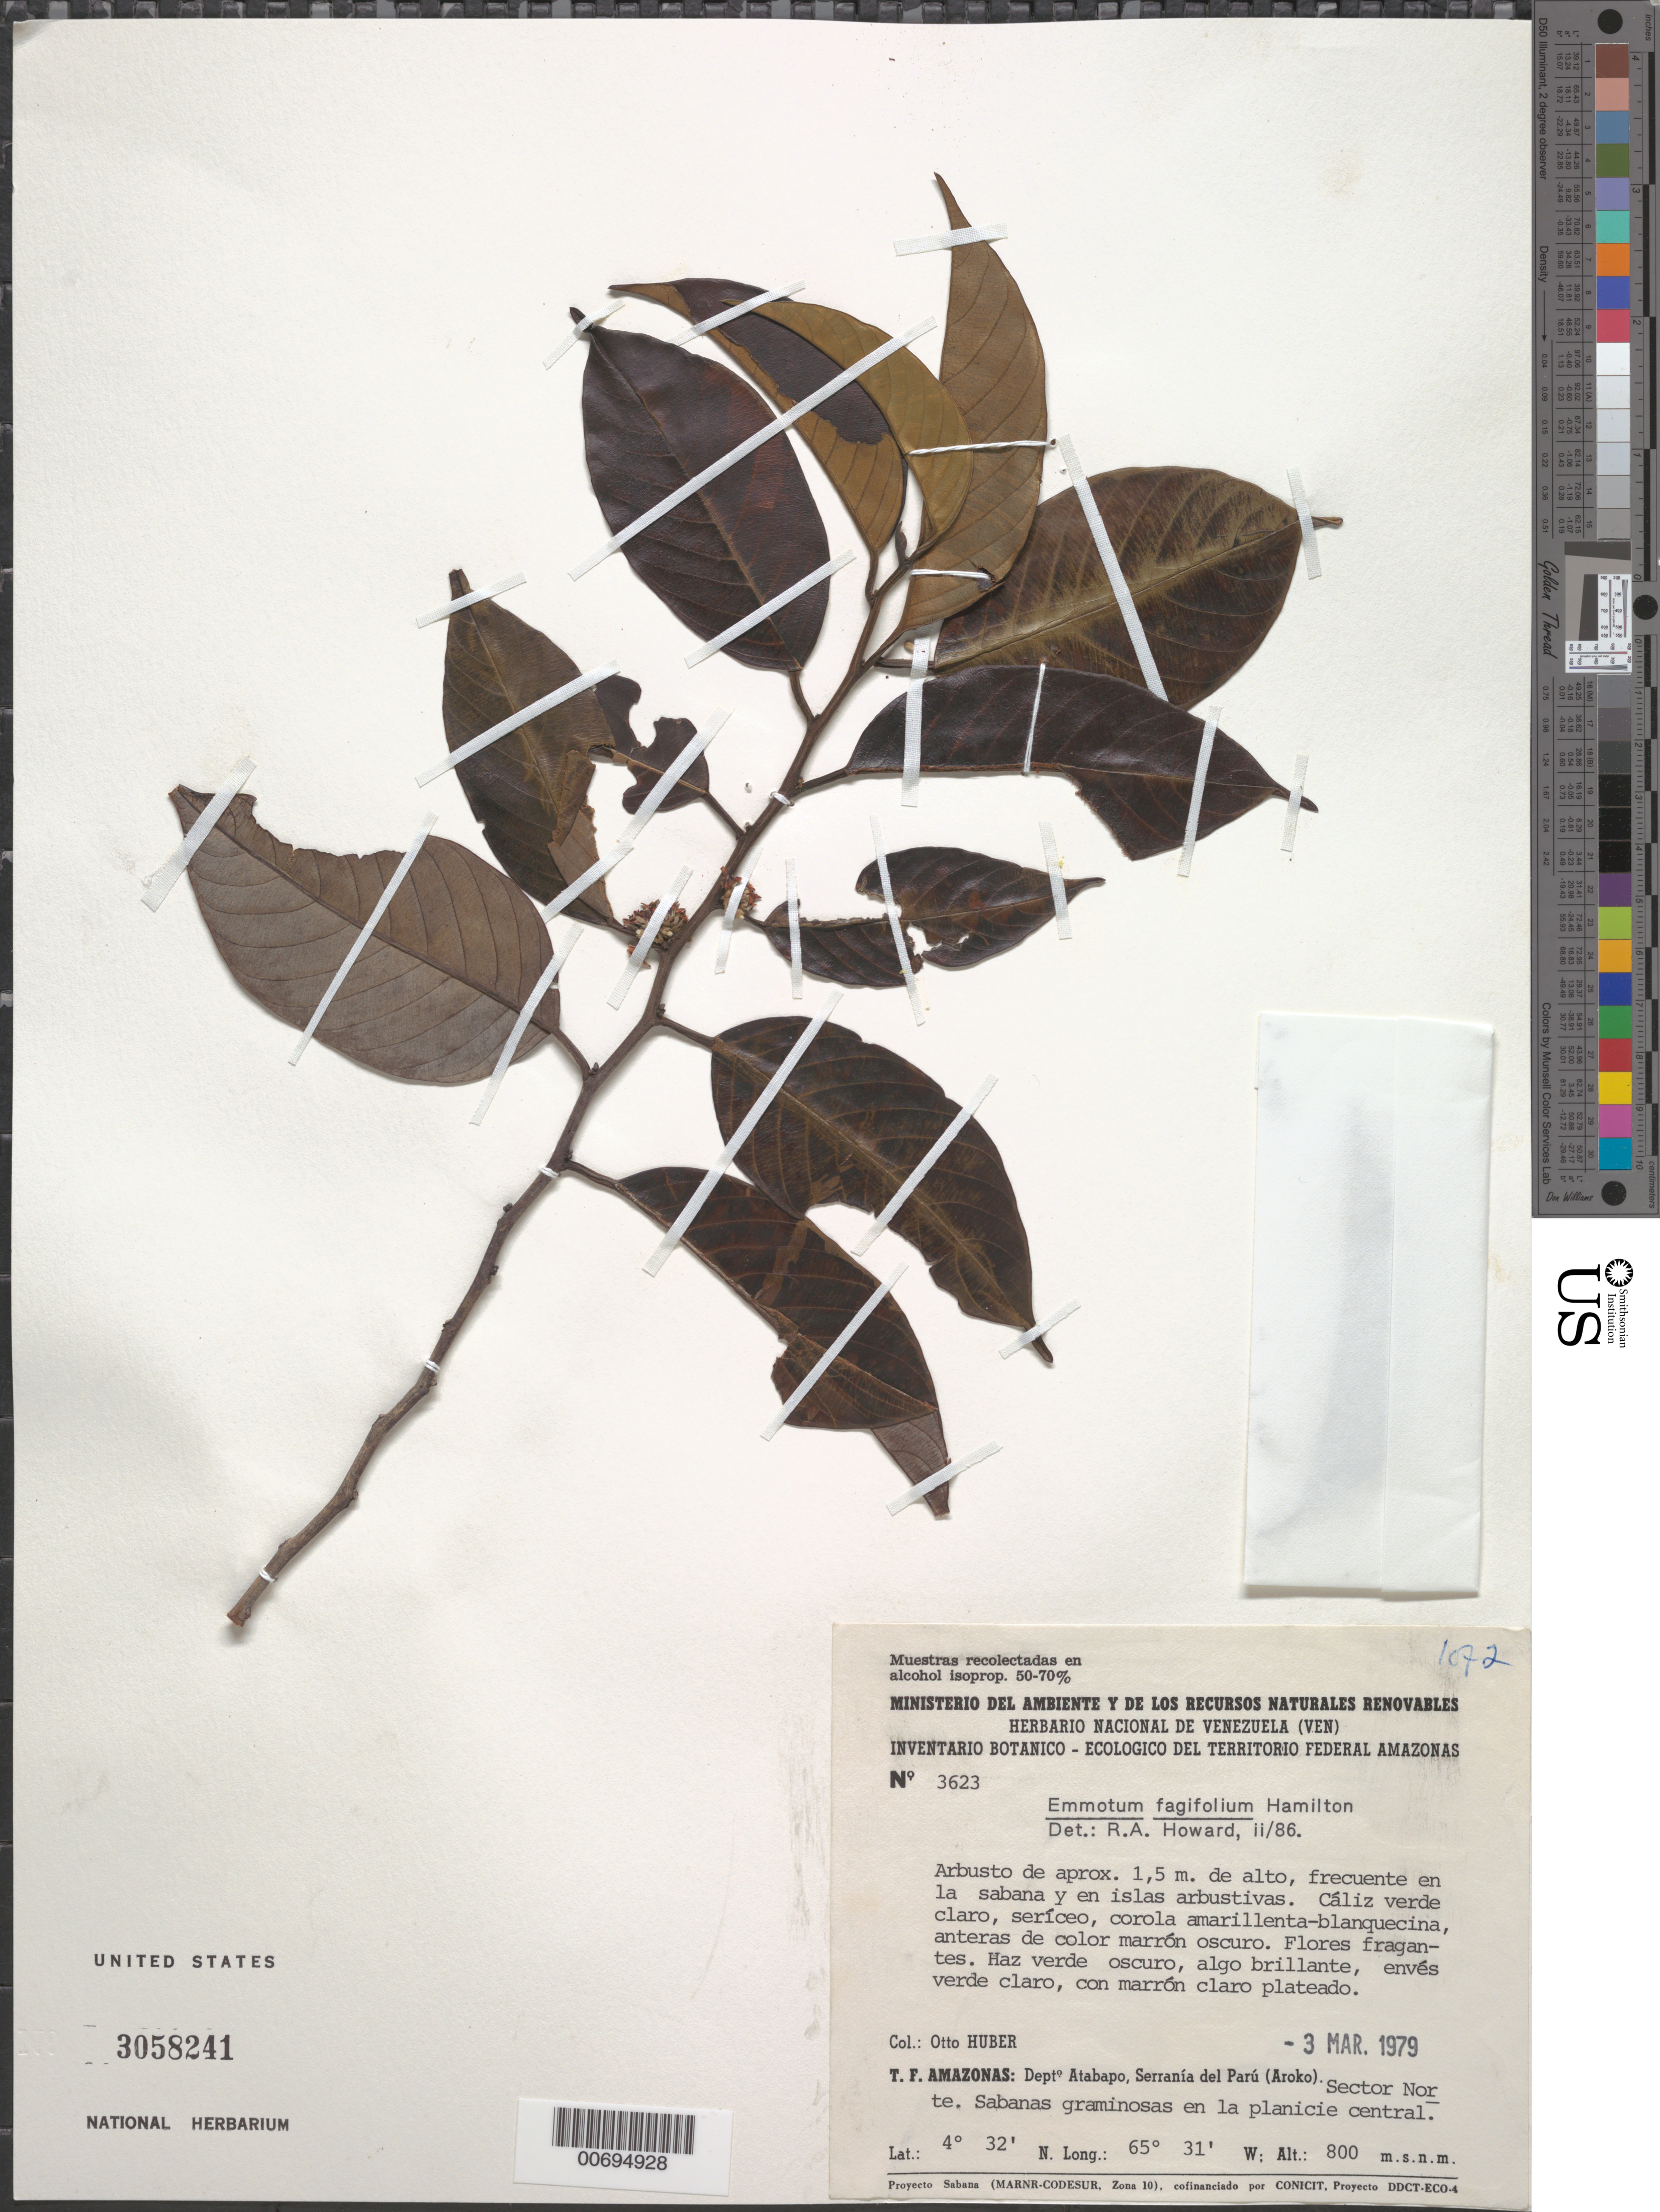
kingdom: Plantae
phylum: Tracheophyta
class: Magnoliopsida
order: Metteniusales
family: Metteniusaceae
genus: Emmotum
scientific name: Emmotum fagifolium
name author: Desv. ex Ham.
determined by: Howard, R. A.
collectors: O. Huber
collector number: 3623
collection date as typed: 3-Mar-79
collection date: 1979-03-03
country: Venezuela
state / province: Amazonas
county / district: Atabapo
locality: Serranía del Parú (Aroko)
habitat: Savanna and bush islands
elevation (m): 800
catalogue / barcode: US 3058241